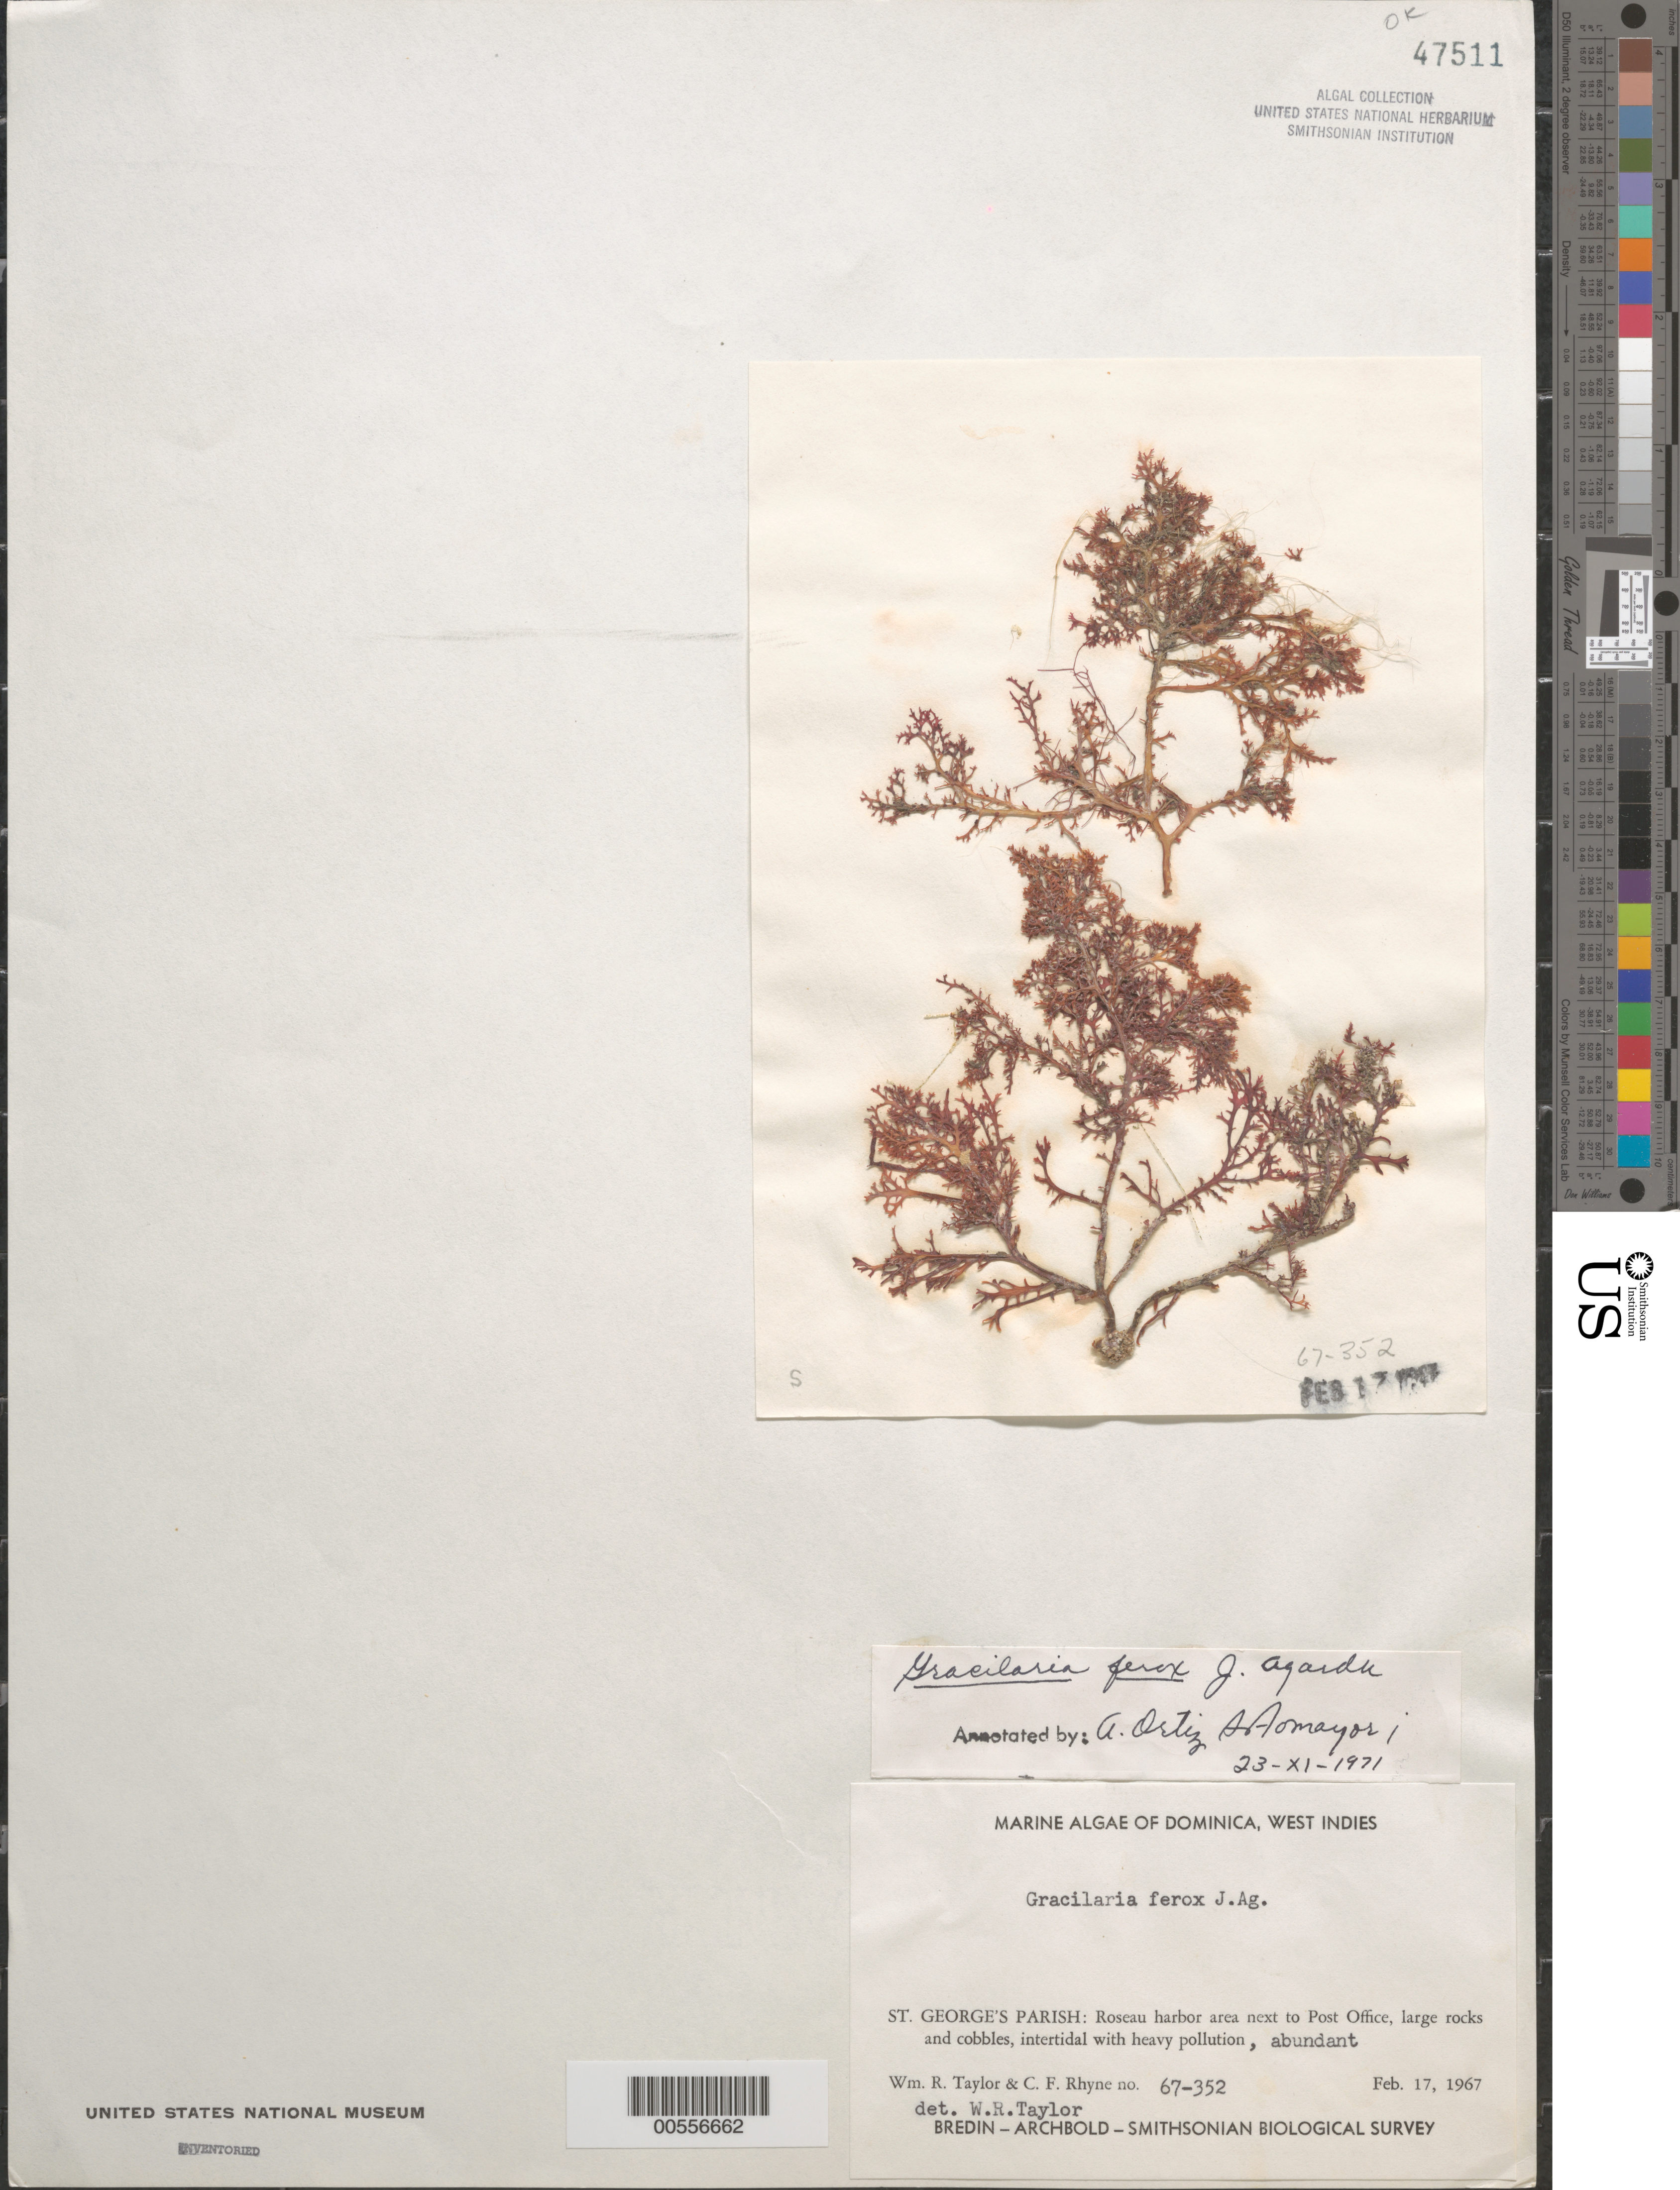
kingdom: Plantae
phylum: Rhodophyta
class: Florideophyceae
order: Gracilariales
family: Gracilariaceae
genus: Gracilaria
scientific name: Gracilaria ferox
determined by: A. Ortiz & S. Aomayor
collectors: W. R. Taylor & C. Rhyne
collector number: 67-352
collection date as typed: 17 Feb 1967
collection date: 1967-02-17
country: Dominica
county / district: St. George's Parish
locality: Roseau harbor next to post office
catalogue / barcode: US 47511